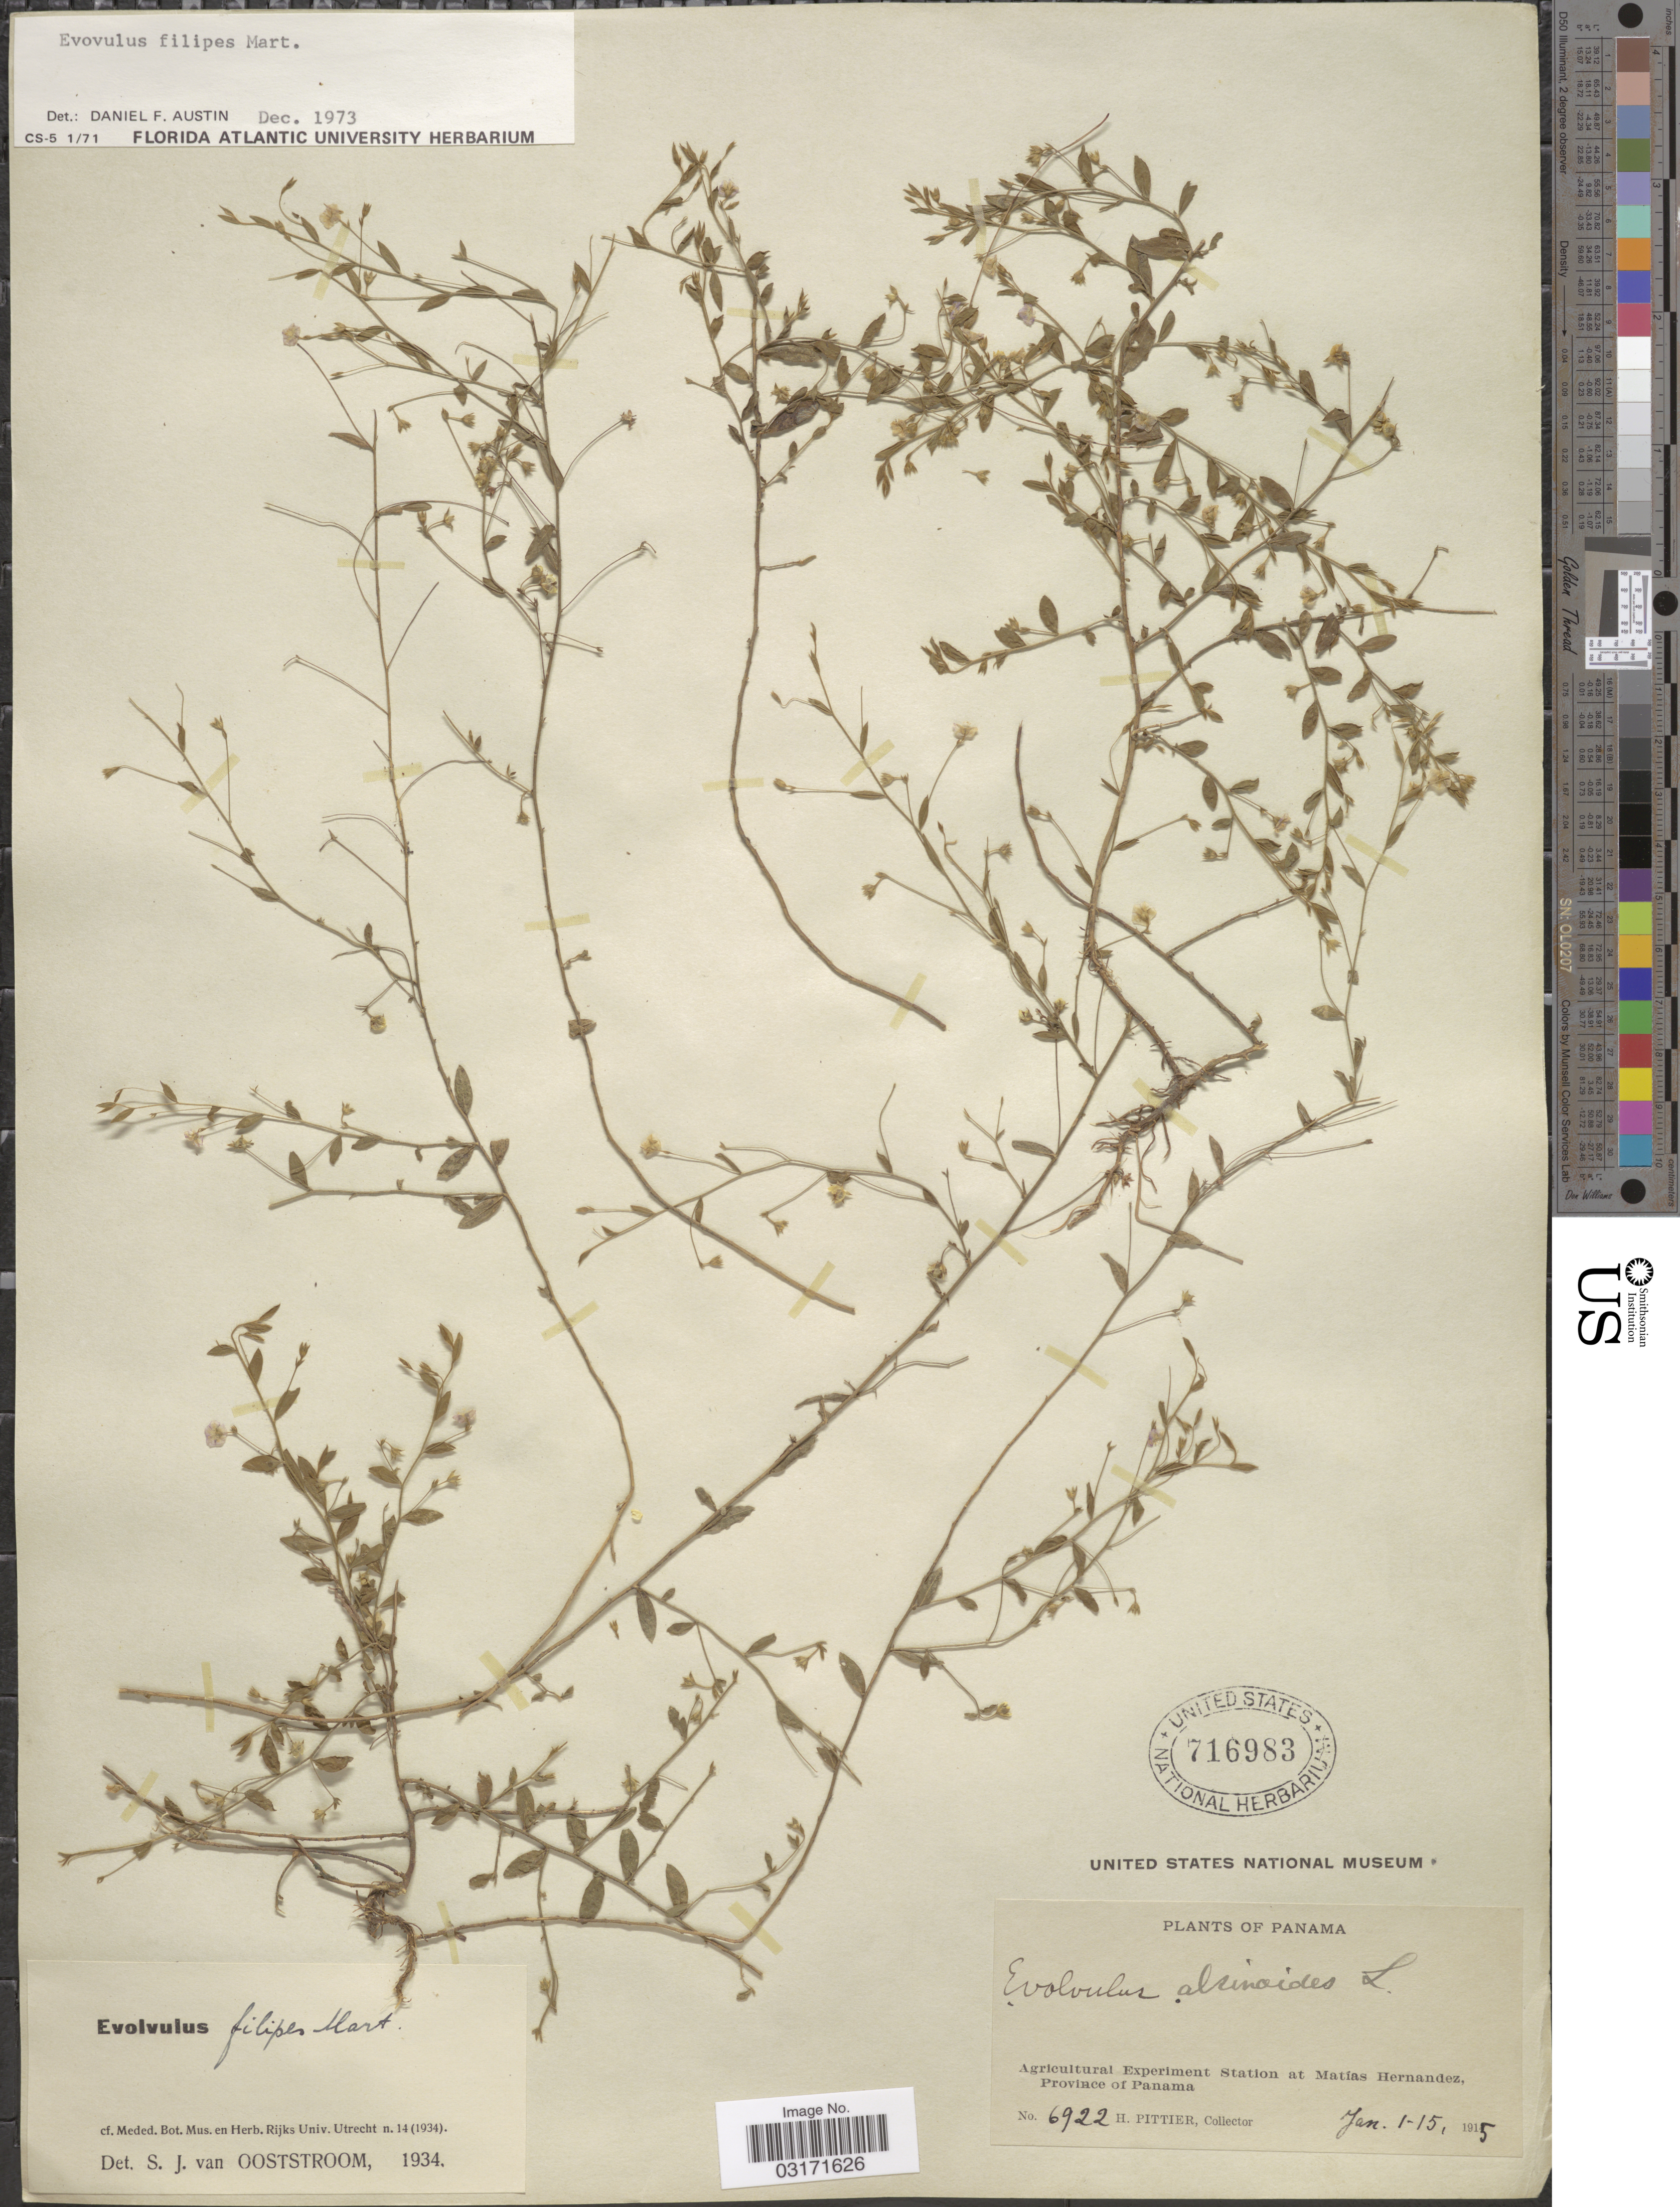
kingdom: Plantae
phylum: Tracheophyta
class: Magnoliopsida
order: Solanales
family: Convolvulaceae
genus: Evolvulus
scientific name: Evolvulus filipes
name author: Mart.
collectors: H. F. Pittier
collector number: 6922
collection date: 1915-01-01/1915-01-15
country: Panama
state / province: Panamá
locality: Agricultural Experiment Station at Matías Hernandez.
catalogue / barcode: US 716983